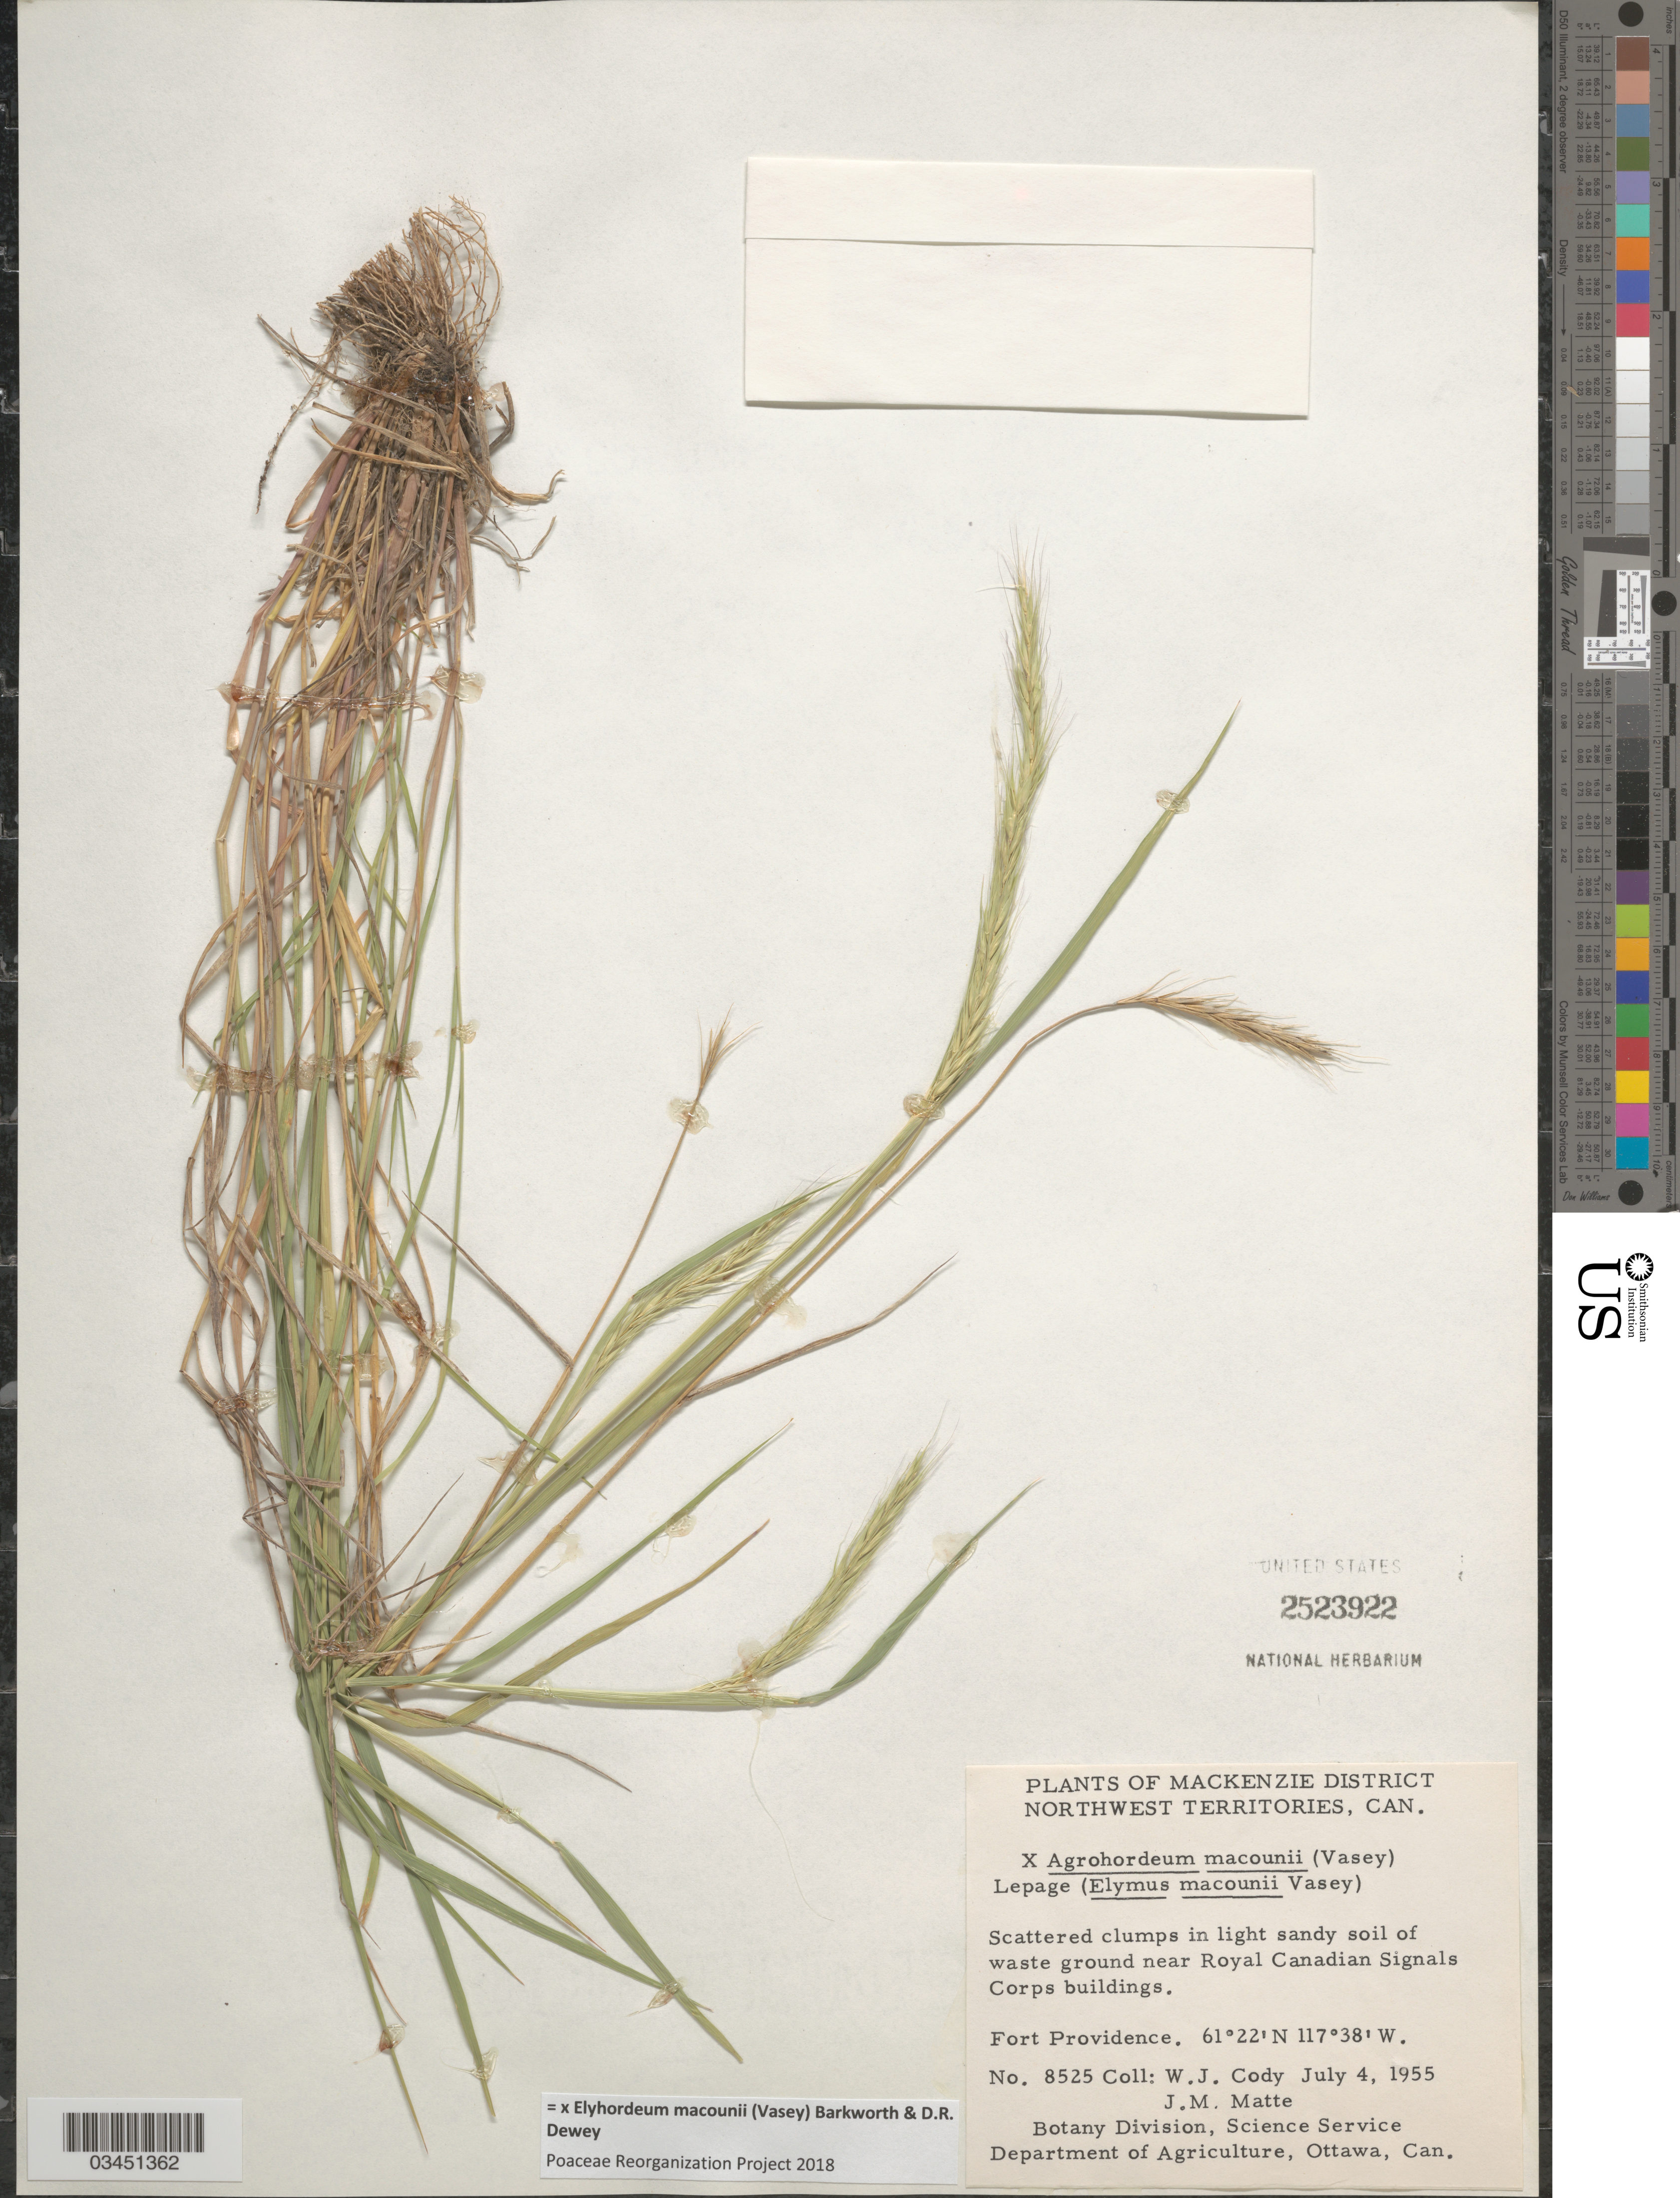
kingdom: Plantae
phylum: Tracheophyta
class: Liliopsida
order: Poales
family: Poaceae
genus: Elyhordeum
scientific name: x Elyhordeum macounii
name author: (Vasey) Barkworth & Dewey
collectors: W. Cody & J. Matte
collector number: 8525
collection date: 1955-07-04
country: Canada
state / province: Northwest Territories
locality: Mackenzie District. Scattered clumps in light sandy soil of waste ground near Royal Canadian Signals Corps buildings. Fort Providence.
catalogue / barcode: US 2523922